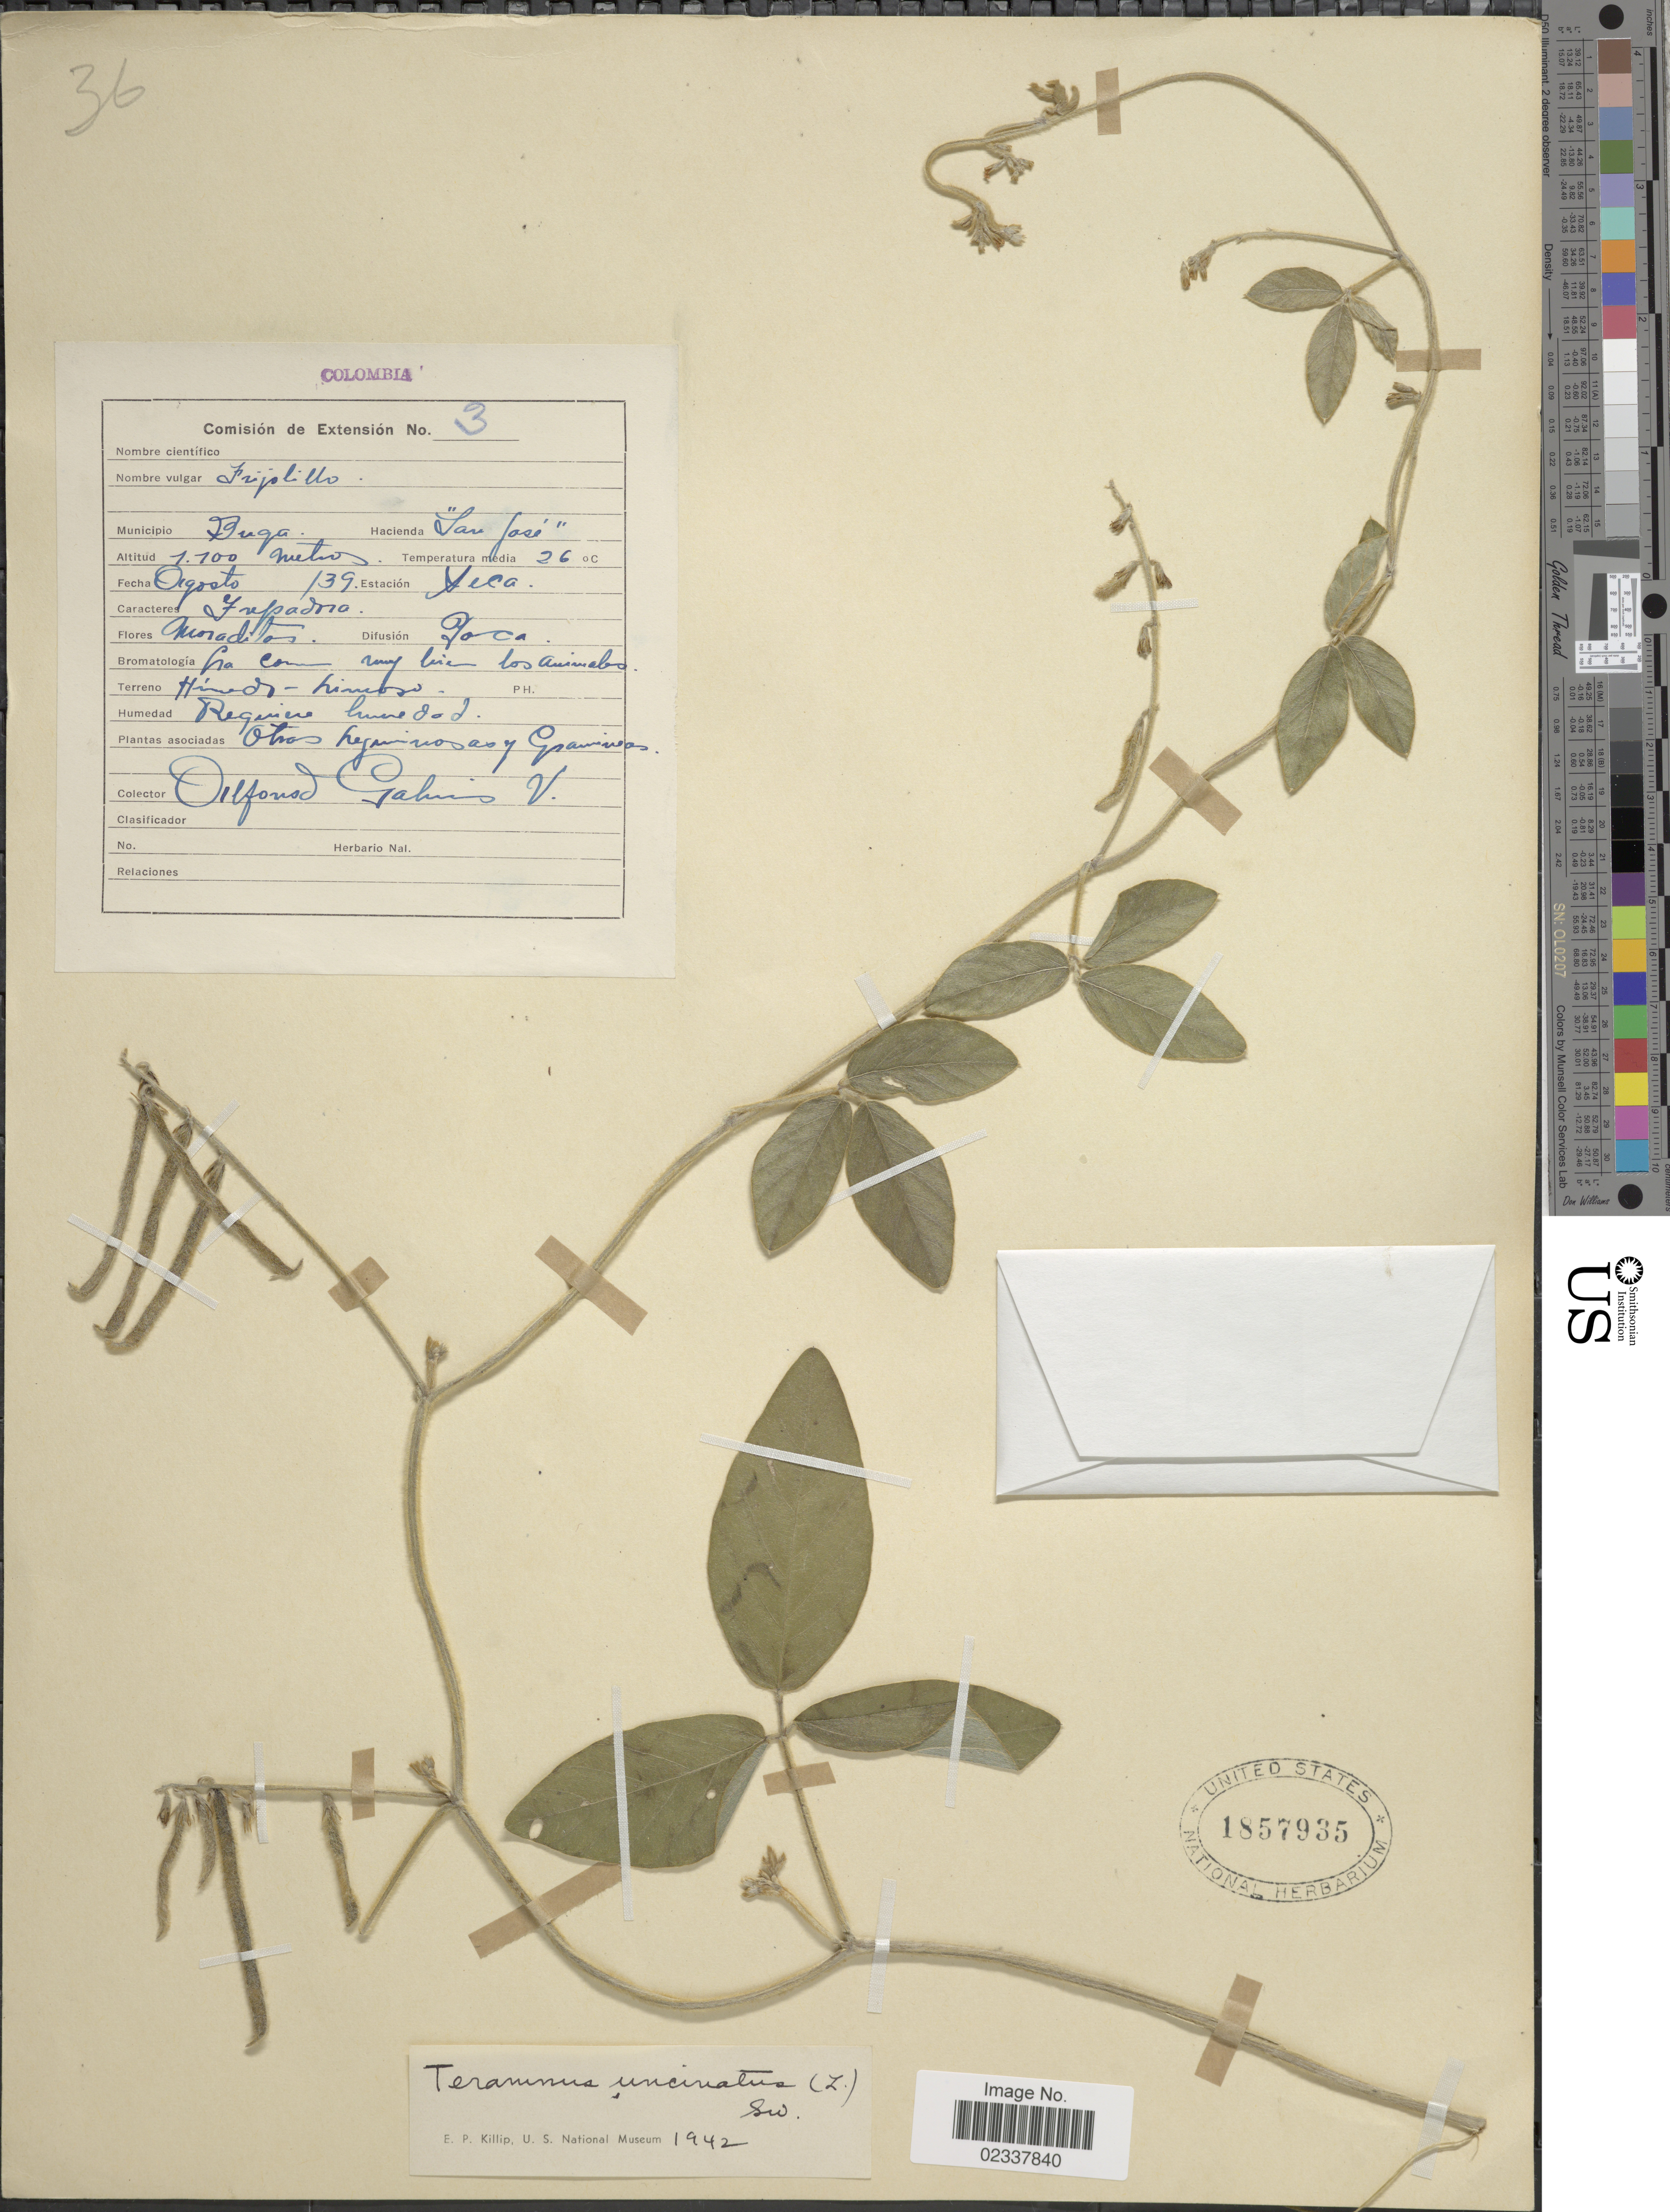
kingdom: Plantae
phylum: Tracheophyta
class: Magnoliopsida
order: Fabales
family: Fabaceae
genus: Teramnus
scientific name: Teramnus uncinatus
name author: (L.) Sw.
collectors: A. Galvis V.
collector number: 3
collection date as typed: Transcribed d/m/y: /8/39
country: Colombia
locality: Municipio Buga, Hacienda San Jose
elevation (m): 1100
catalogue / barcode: US 1857935